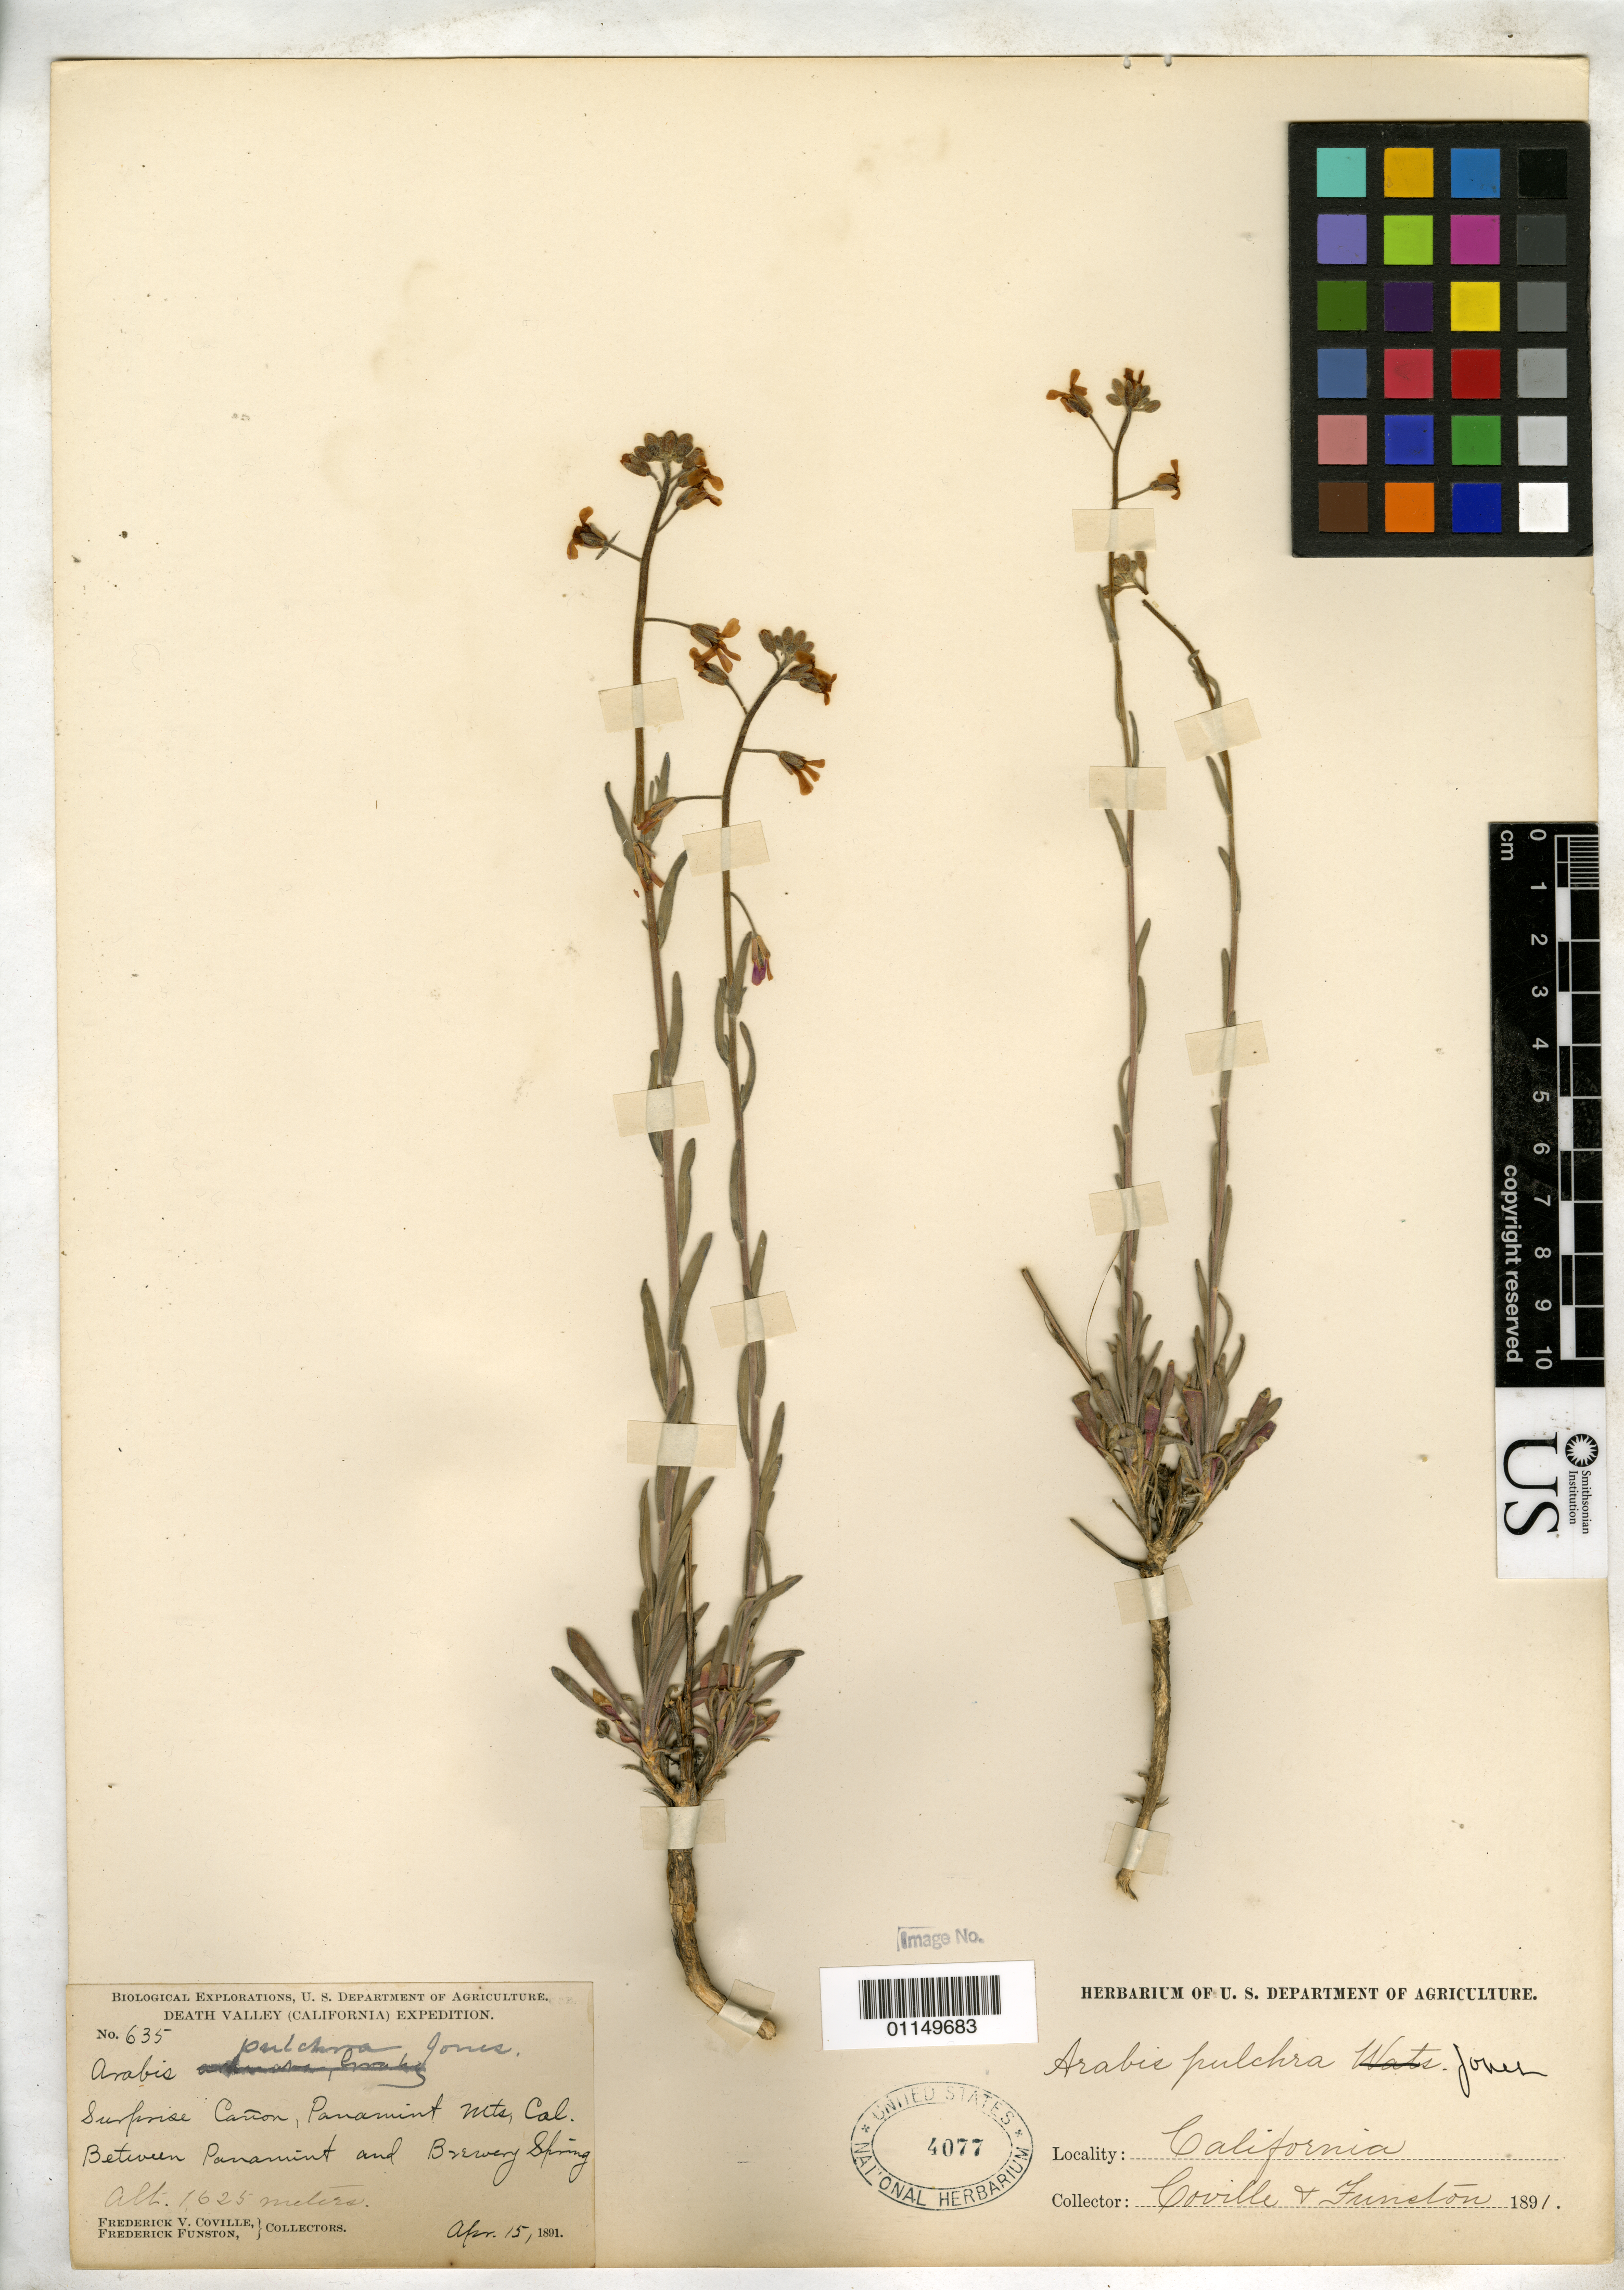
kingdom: Plantae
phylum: Tracheophyta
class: Magnoliopsida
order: Brassicales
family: Brassicaceae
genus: Arabis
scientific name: Arabis pulchra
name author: M.E. Jones ex S. Watson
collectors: F. V. Coville & F. Funston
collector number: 635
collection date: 1891-04-15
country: United States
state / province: California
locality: Surprise Canyon, Panamint Mts, between Panamint and Brewery Spring.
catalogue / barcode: US 4077